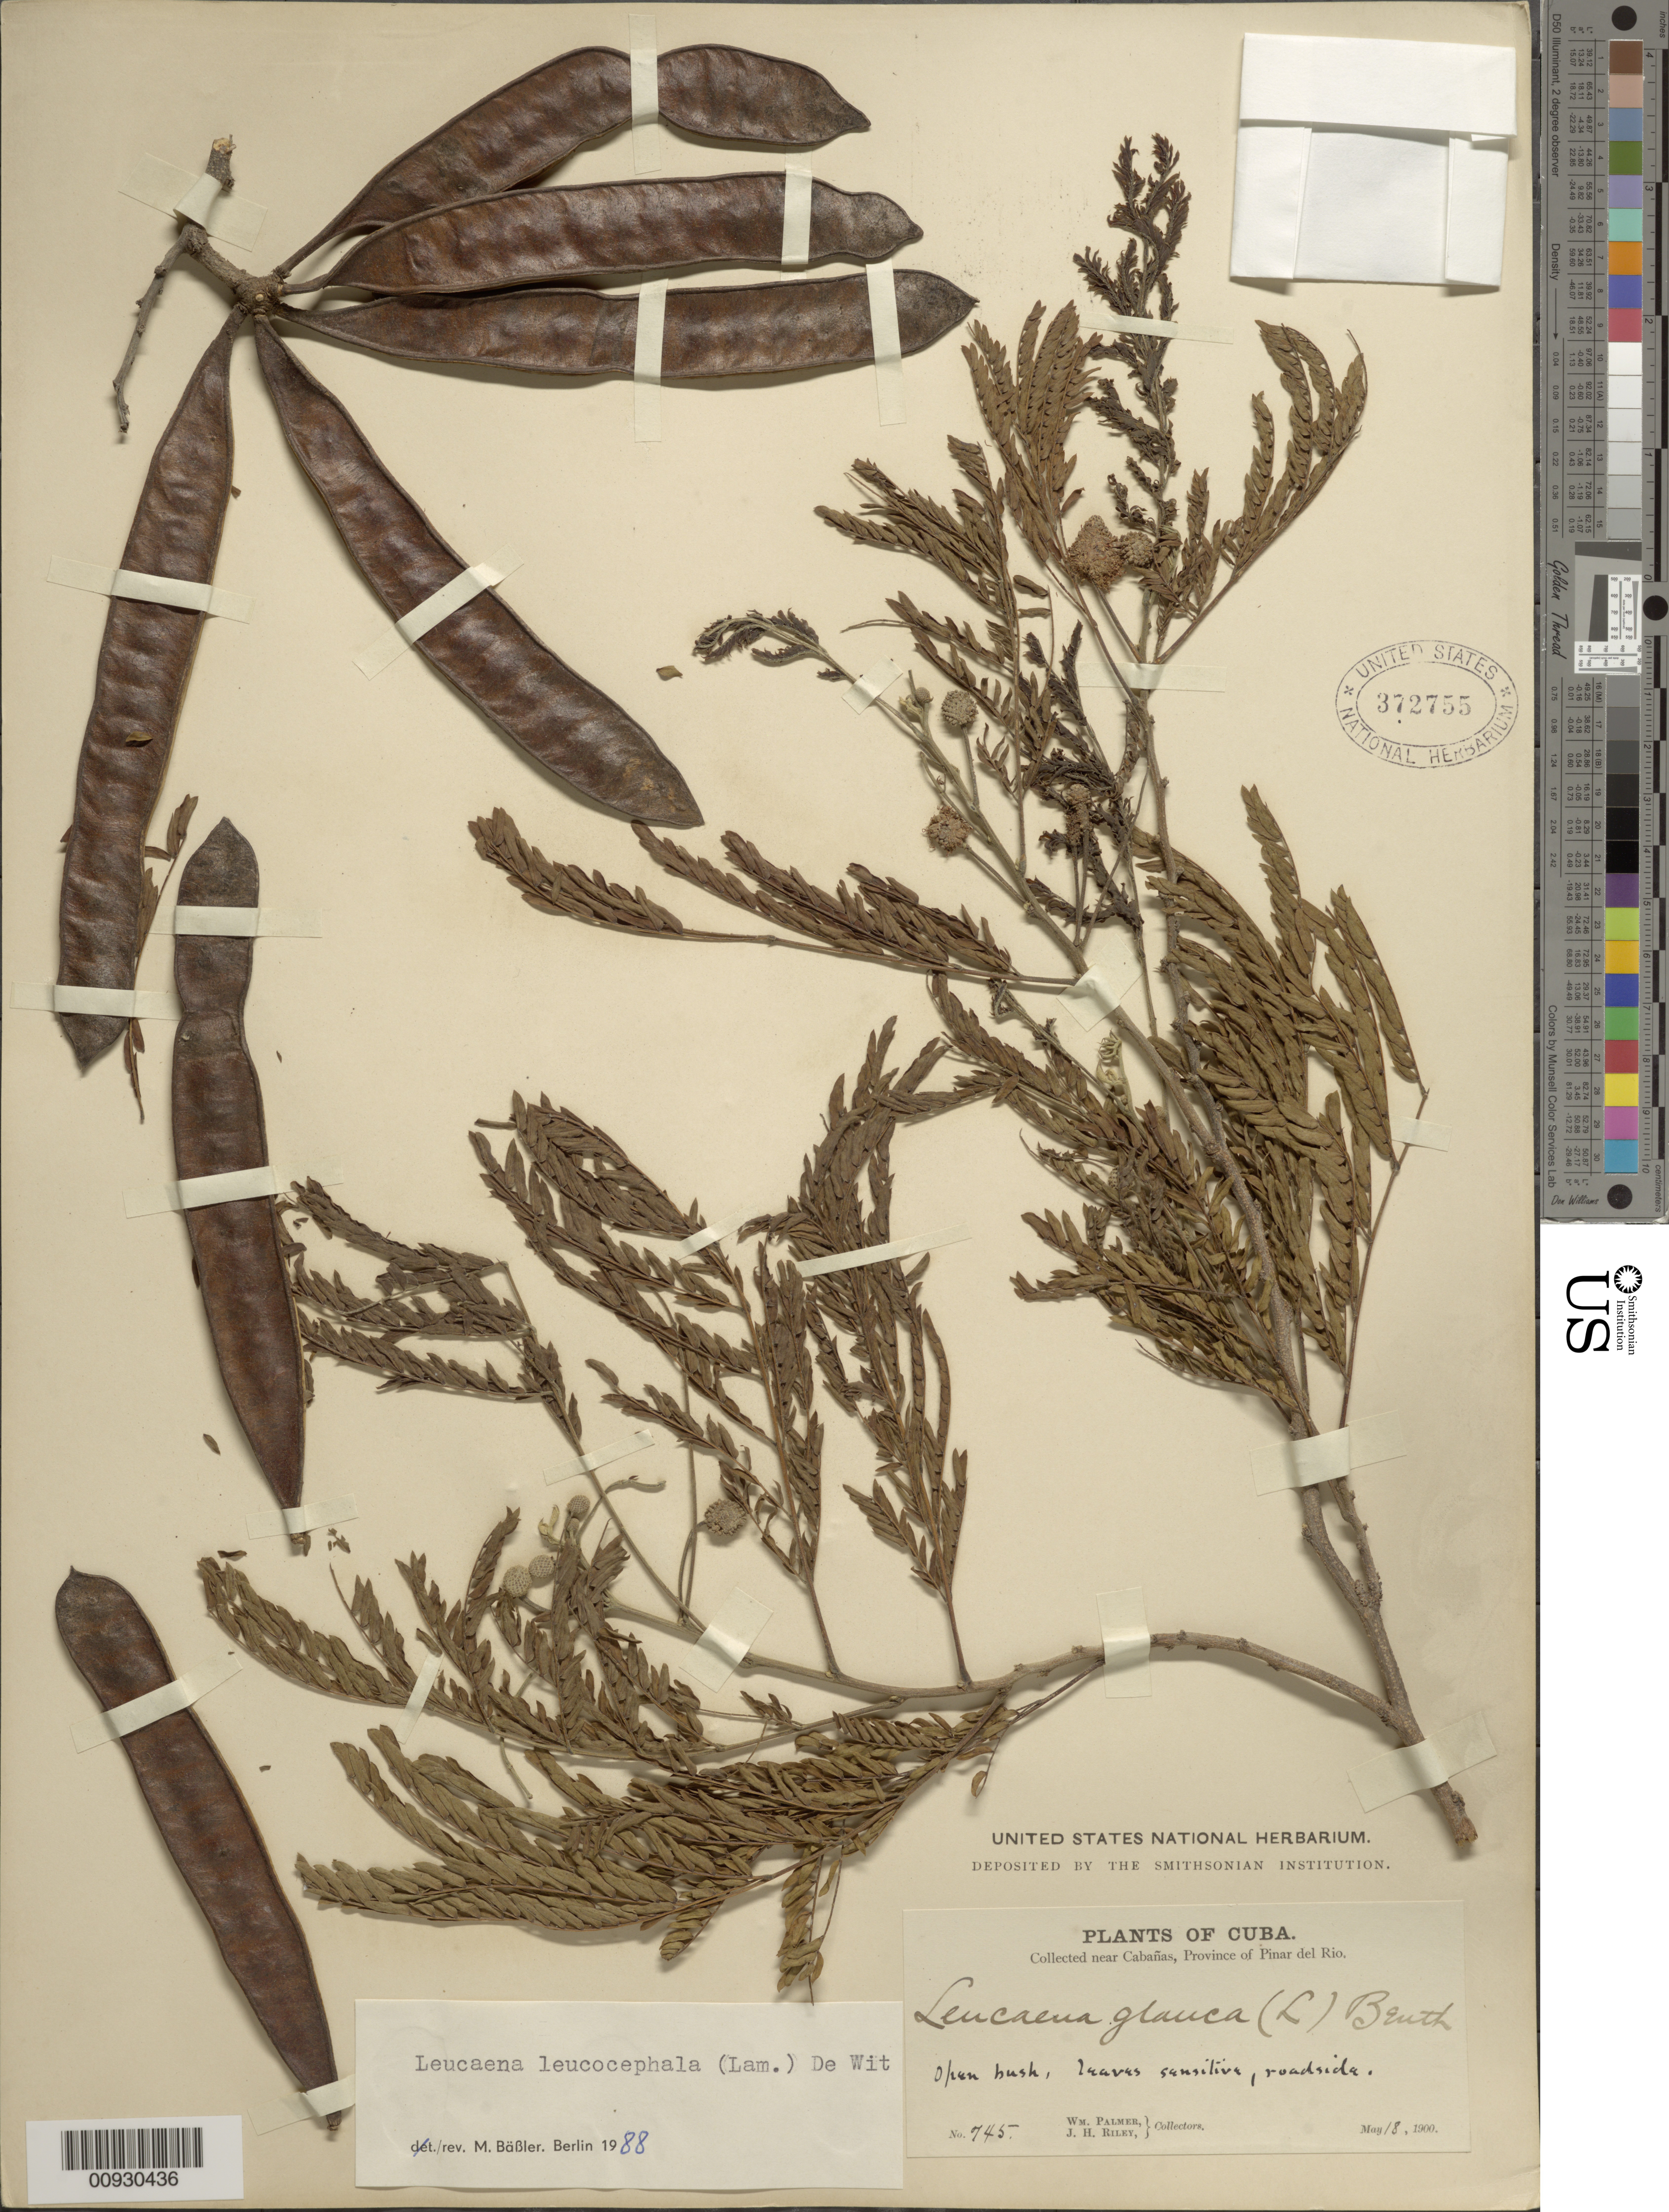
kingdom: Plantae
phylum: Tracheophyta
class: Magnoliopsida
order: Fabales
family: Fabaceae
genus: Leucaena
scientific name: Leucaena leucocephala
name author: (Lam.) de Wit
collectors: W. Palmer & J. H. Riley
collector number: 745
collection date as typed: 18 May 1900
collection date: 1900-05-18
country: Cuba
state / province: Pinar del Rio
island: Cuba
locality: near Cabanas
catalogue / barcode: US 372755